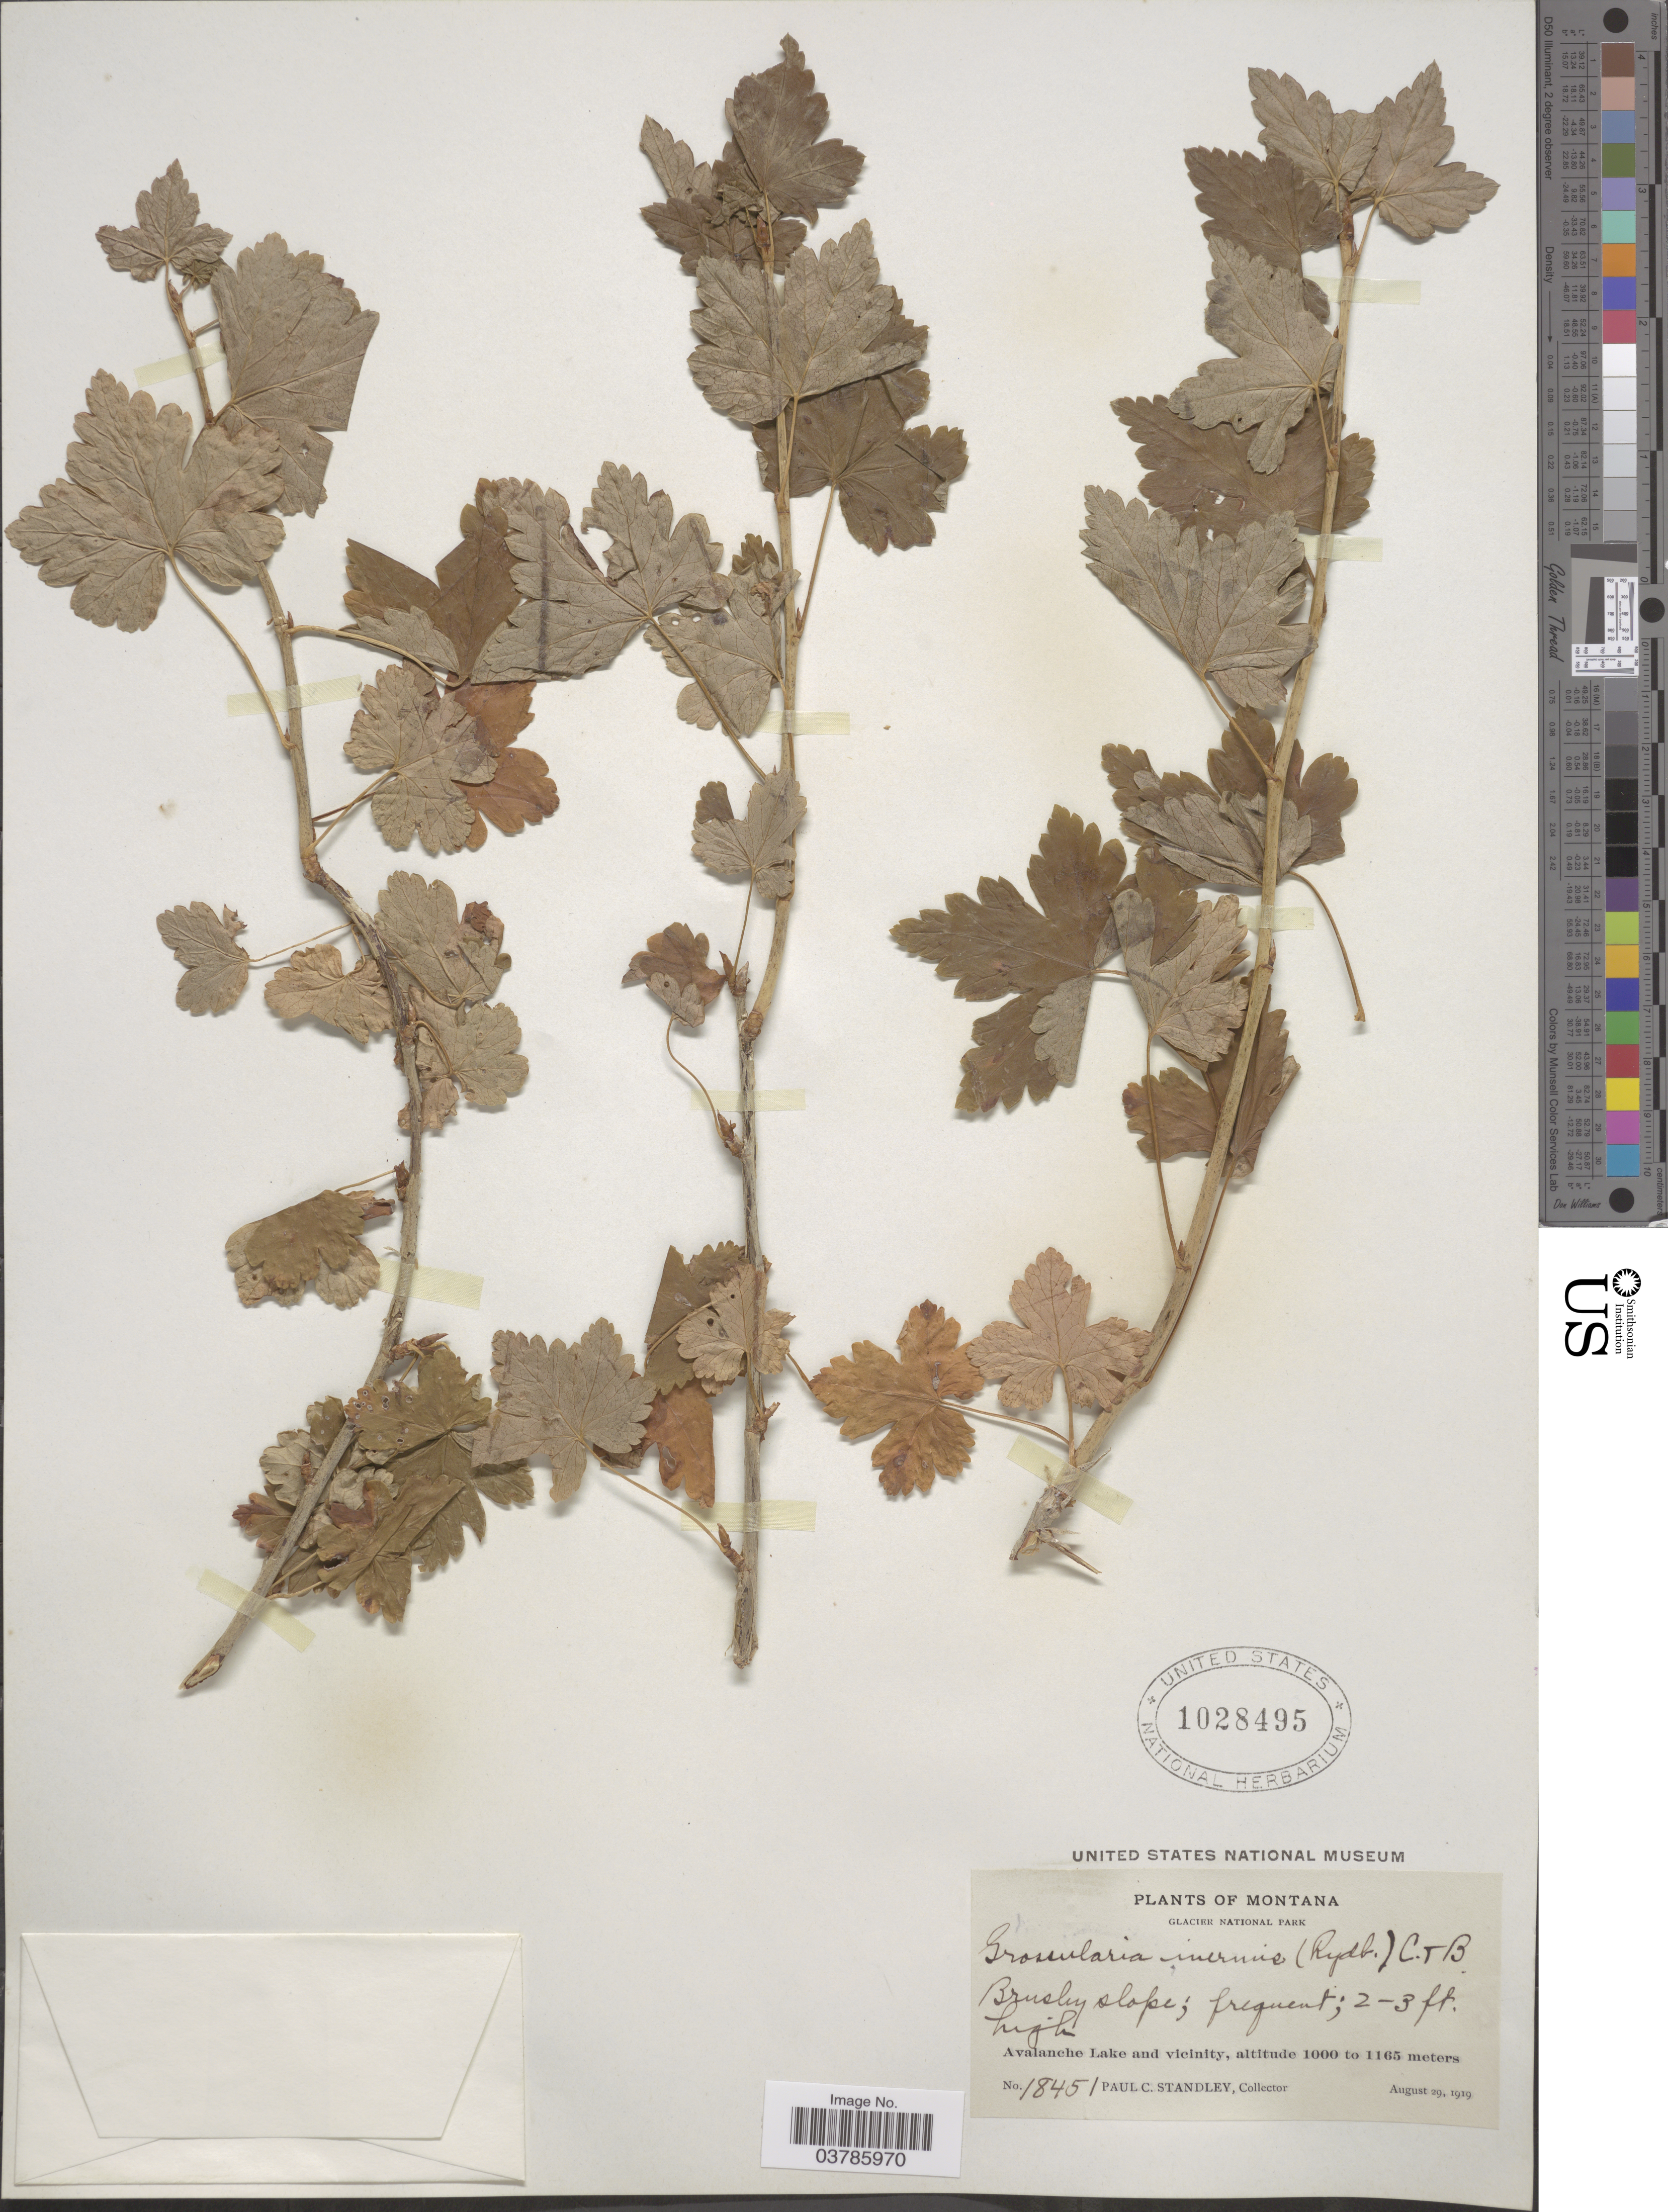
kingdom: Plantae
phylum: Tracheophyta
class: Magnoliopsida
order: Saxifragales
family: Grossulariaceae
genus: Ribes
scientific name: Ribes inerme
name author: Rydb.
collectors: P. C. Standley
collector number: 18451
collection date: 1919-08-29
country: United States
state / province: Montana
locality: Glacier National Park. Avalanche Lake and vicinity.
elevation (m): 1000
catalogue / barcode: US 1028495